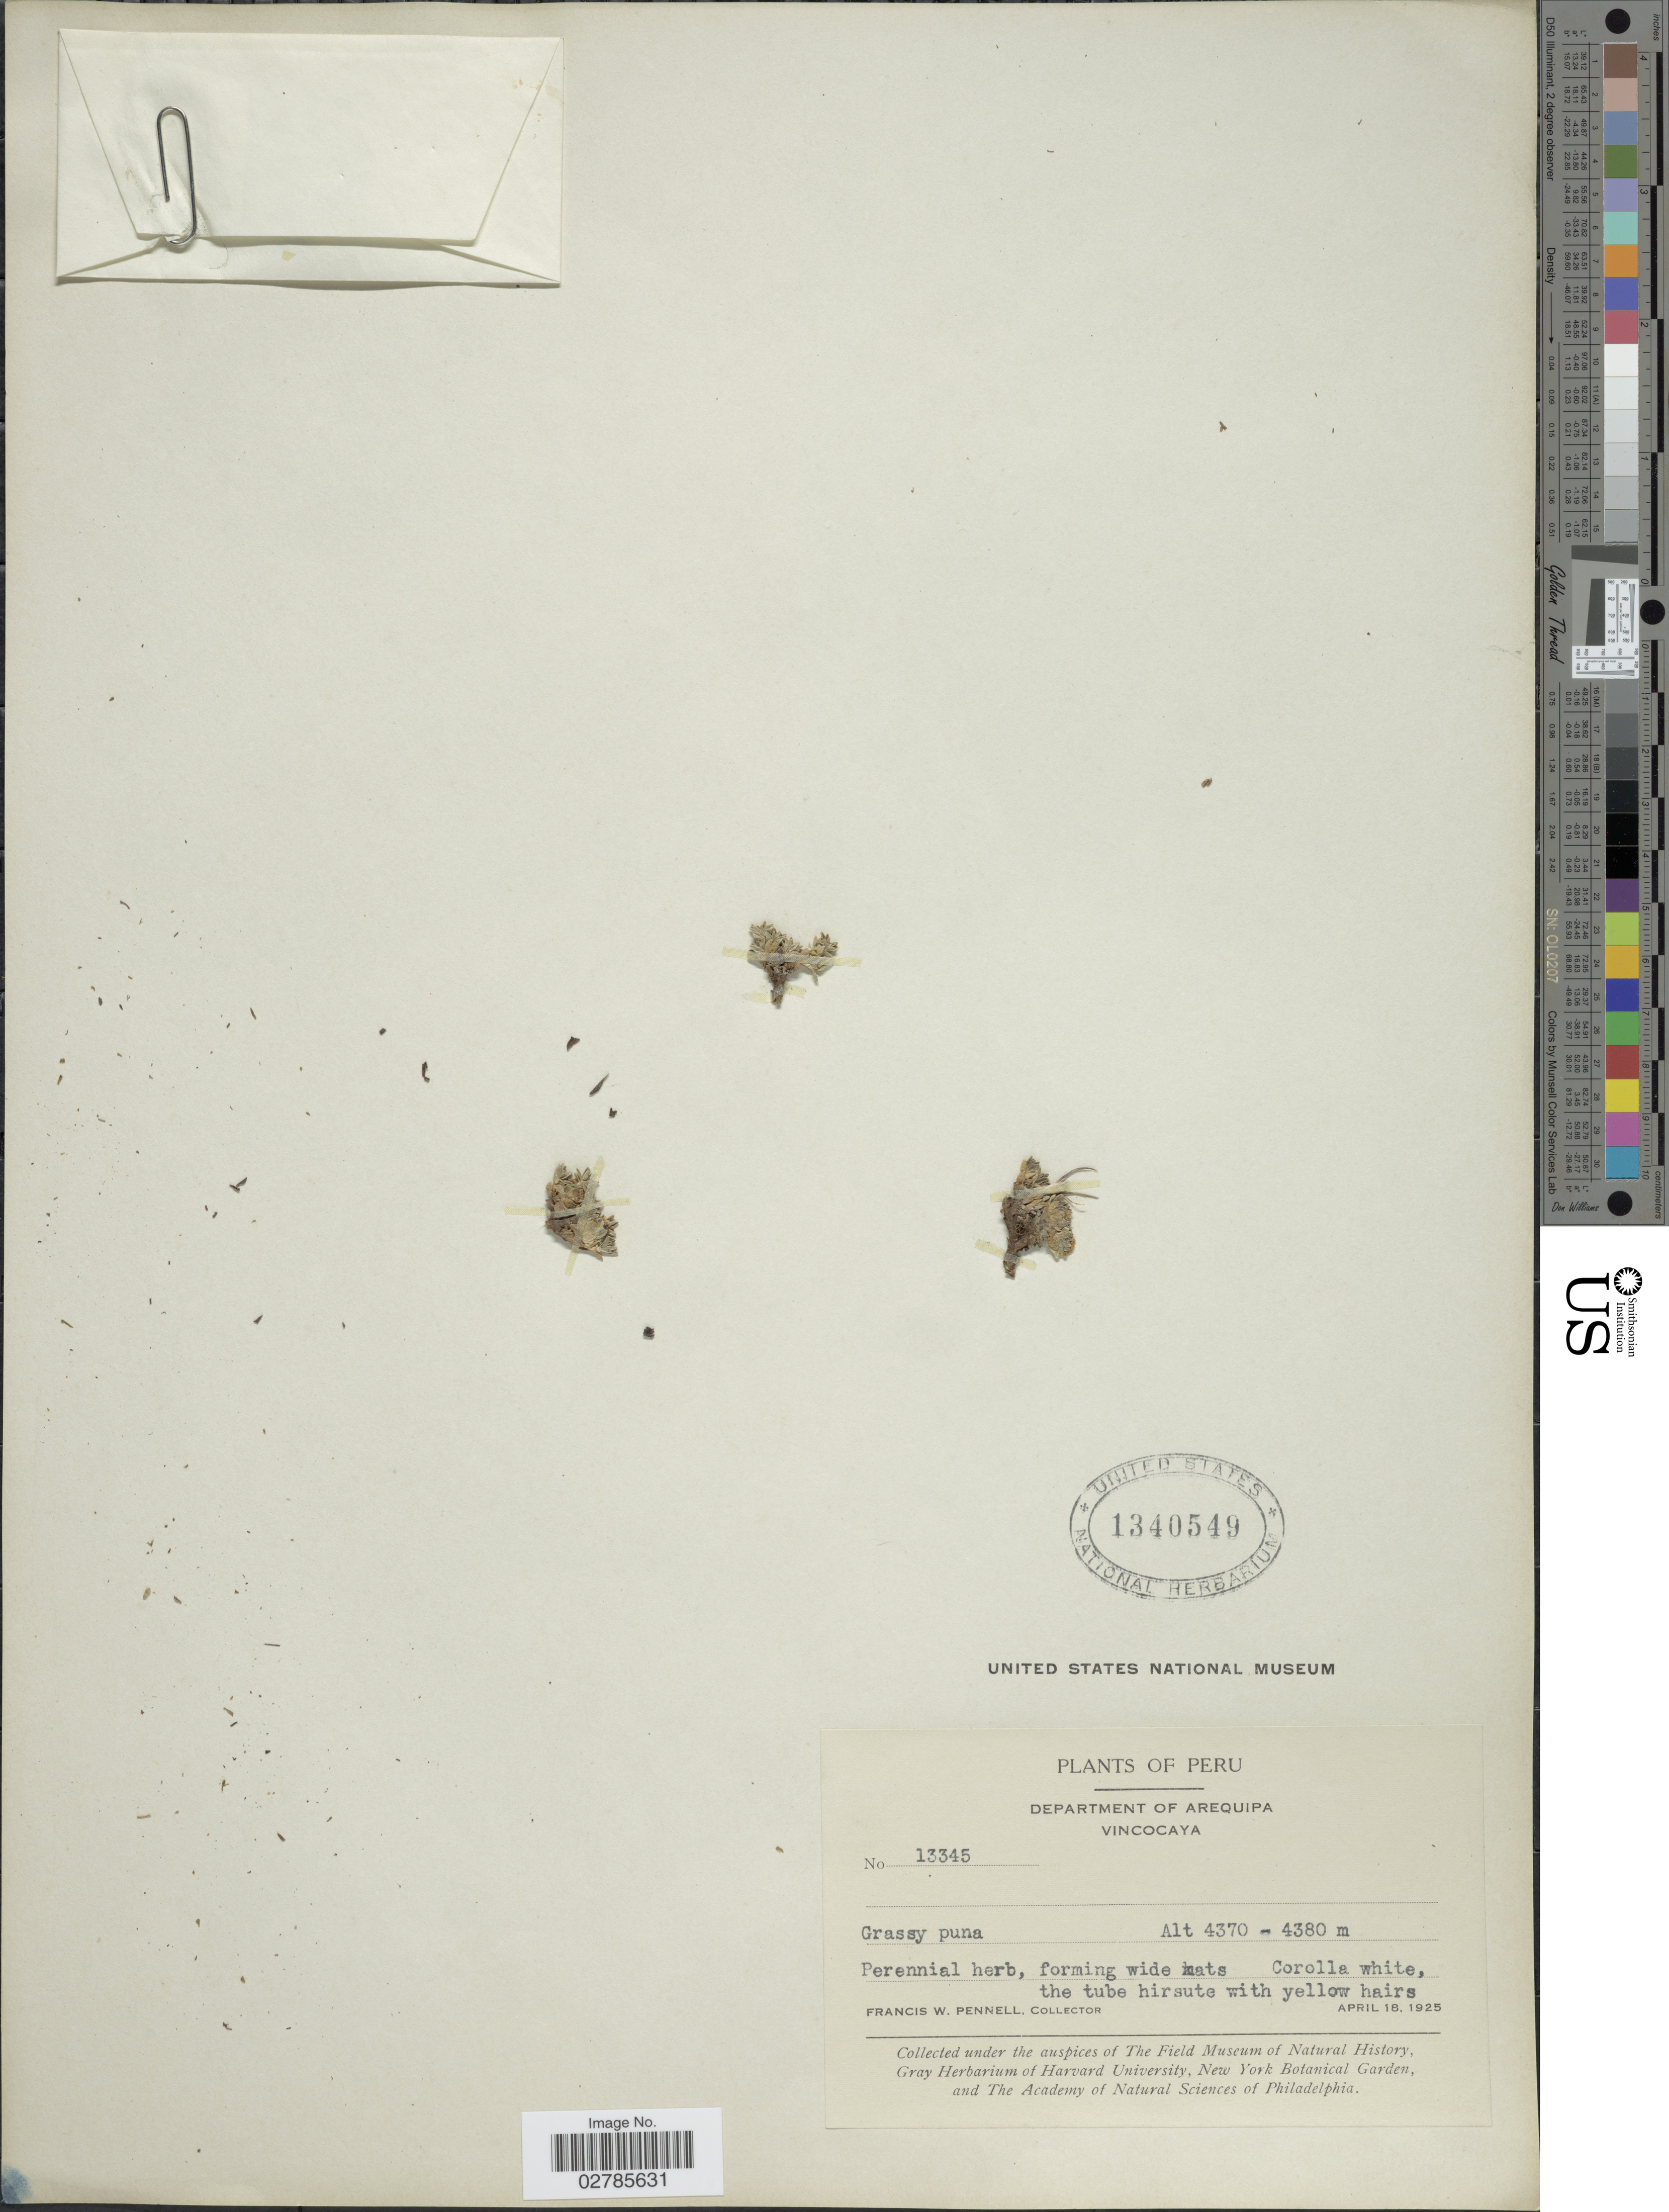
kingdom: Plantae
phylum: Tracheophyta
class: Magnoliopsida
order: Dipsacales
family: Caprifoliaceae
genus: Valeriana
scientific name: Valeriana sp.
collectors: F. W. Pennell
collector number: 13345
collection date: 1925-04-18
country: Peru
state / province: Arequipa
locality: Department of Arequipa, Vincocaya.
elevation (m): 4370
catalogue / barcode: US 1340549